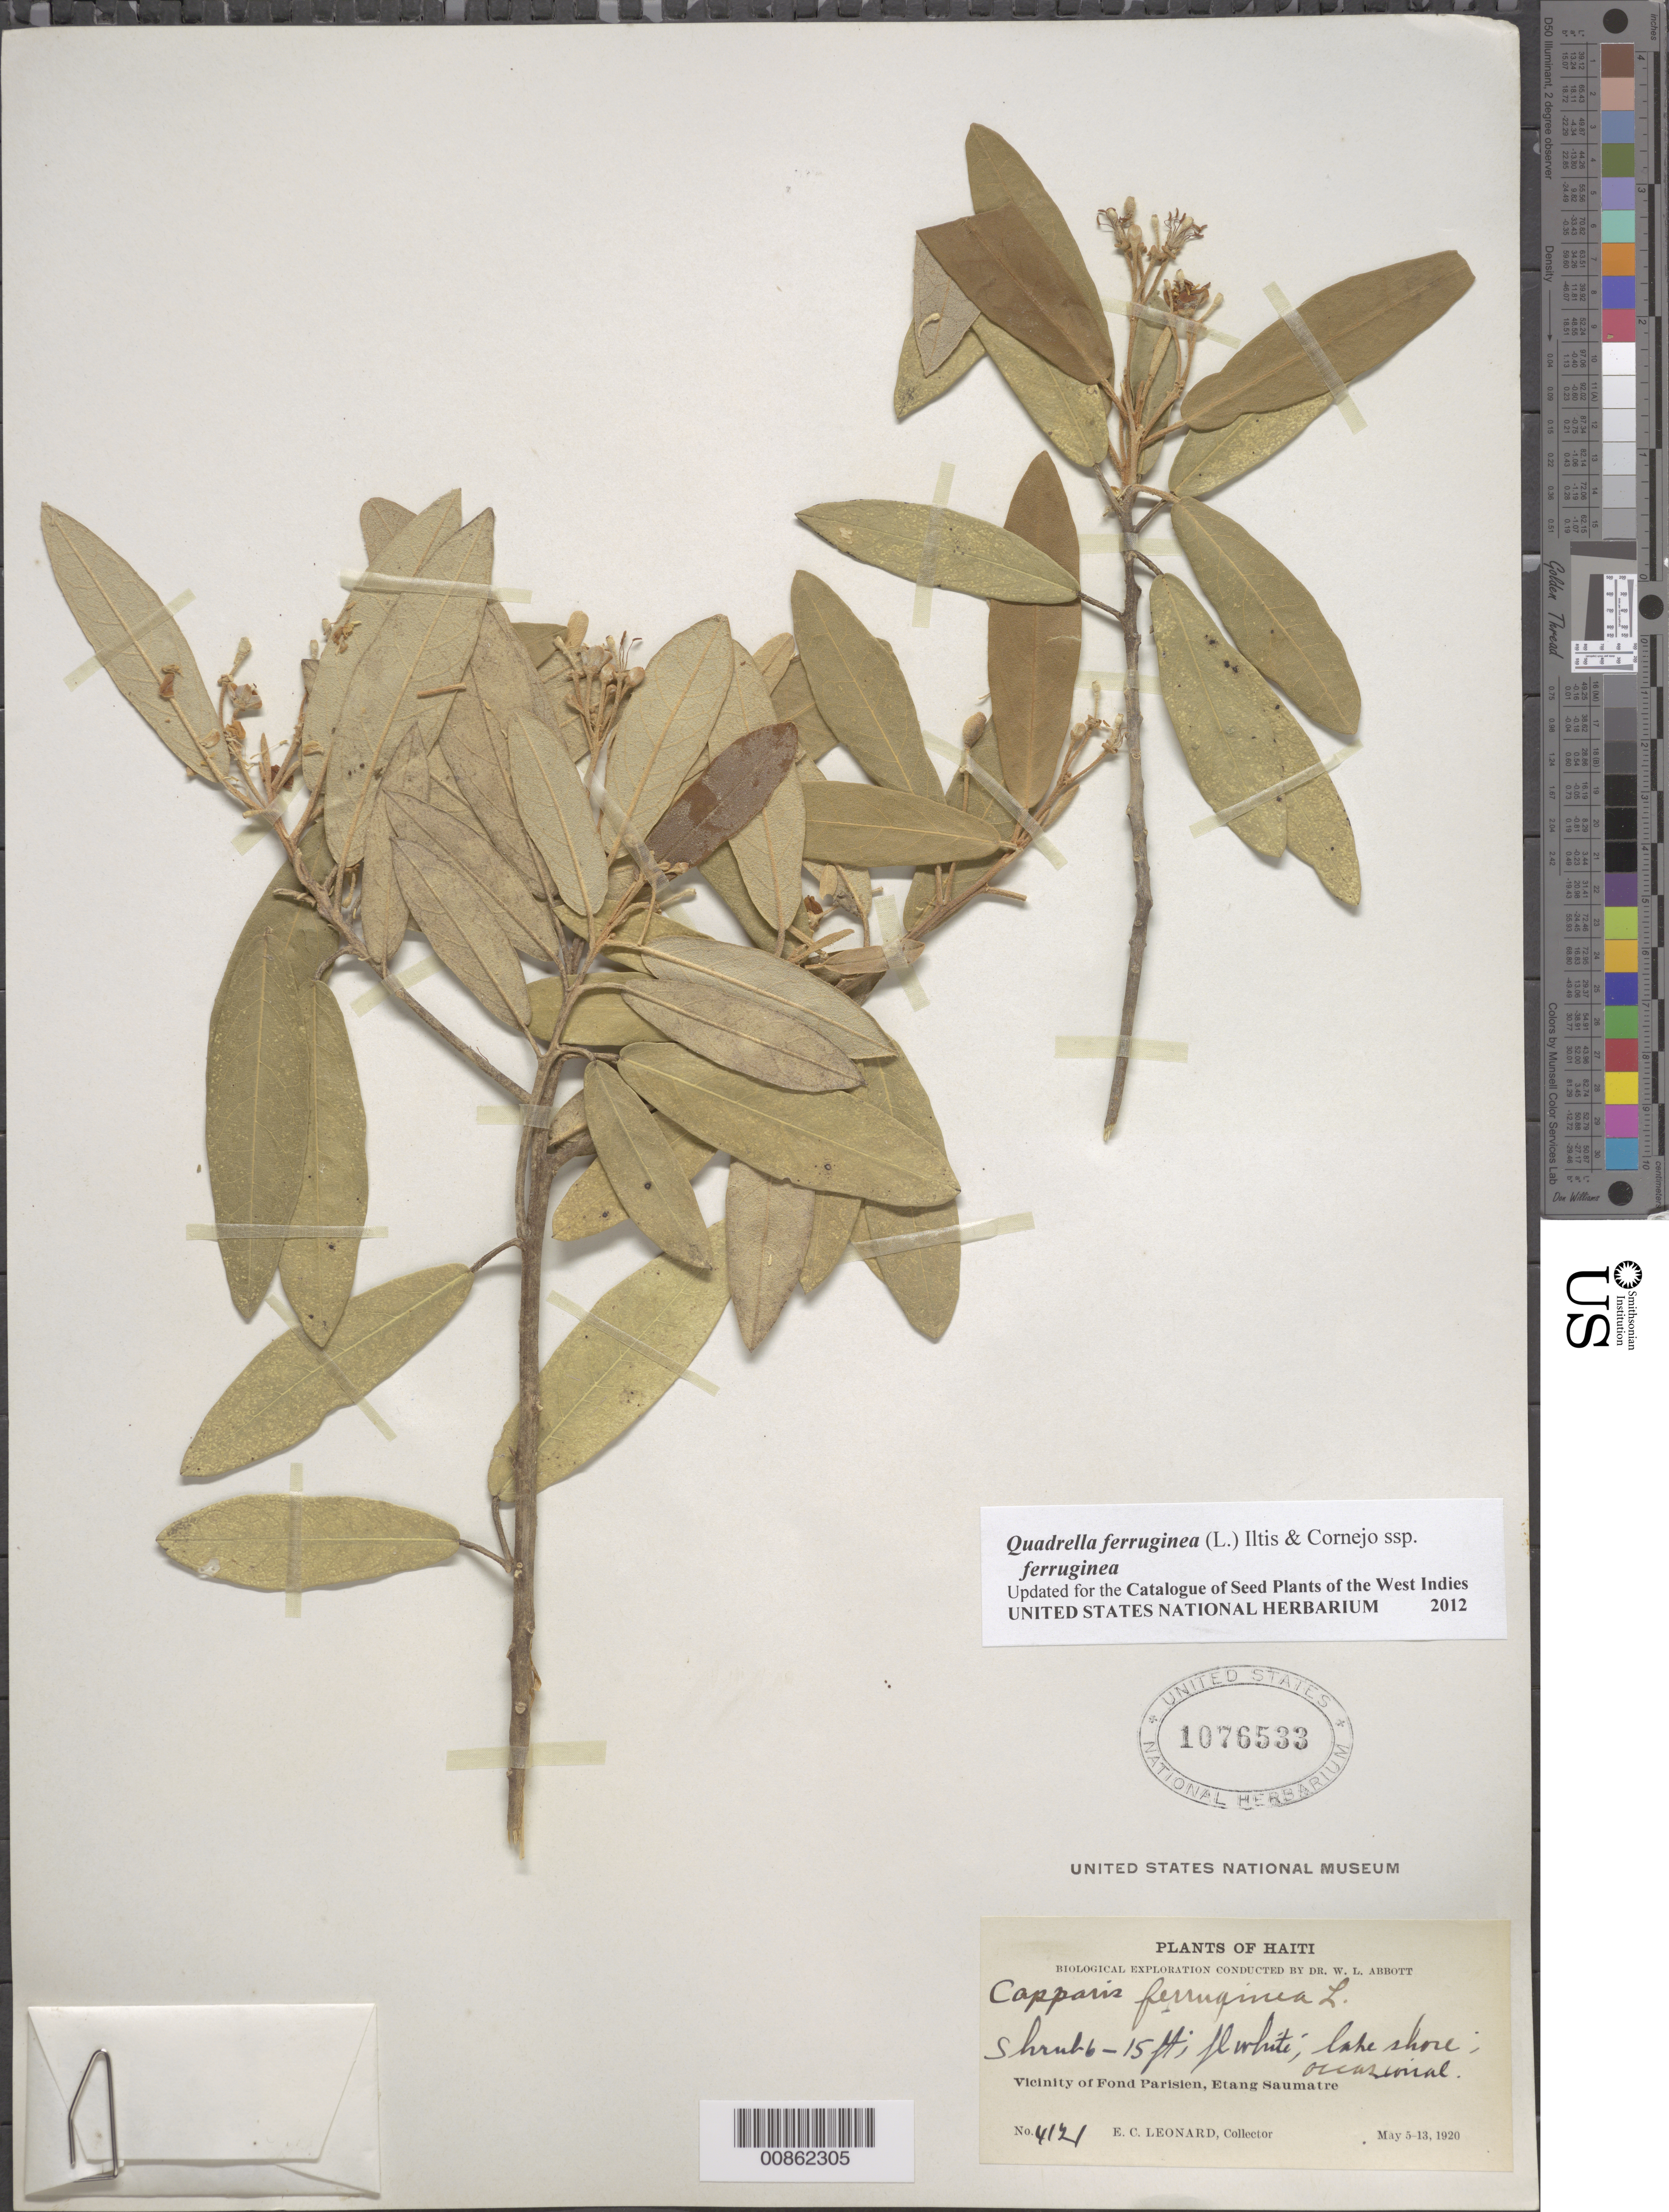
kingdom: Plantae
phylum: Tracheophyta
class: Magnoliopsida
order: Brassicales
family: Capparaceae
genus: Quadrella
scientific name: Quadrella ferruginea subsp. ferruginea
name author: (L.) Cornejo & Iltis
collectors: E. C. Leonard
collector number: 4121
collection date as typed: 05 May 1920 to 13 May 1920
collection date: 1920-05-05/1920-05-13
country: Haiti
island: Hispaniola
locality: Vicinity of Fond Parisien, Etang Saumatre.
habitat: Lake shore.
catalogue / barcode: US 1076533